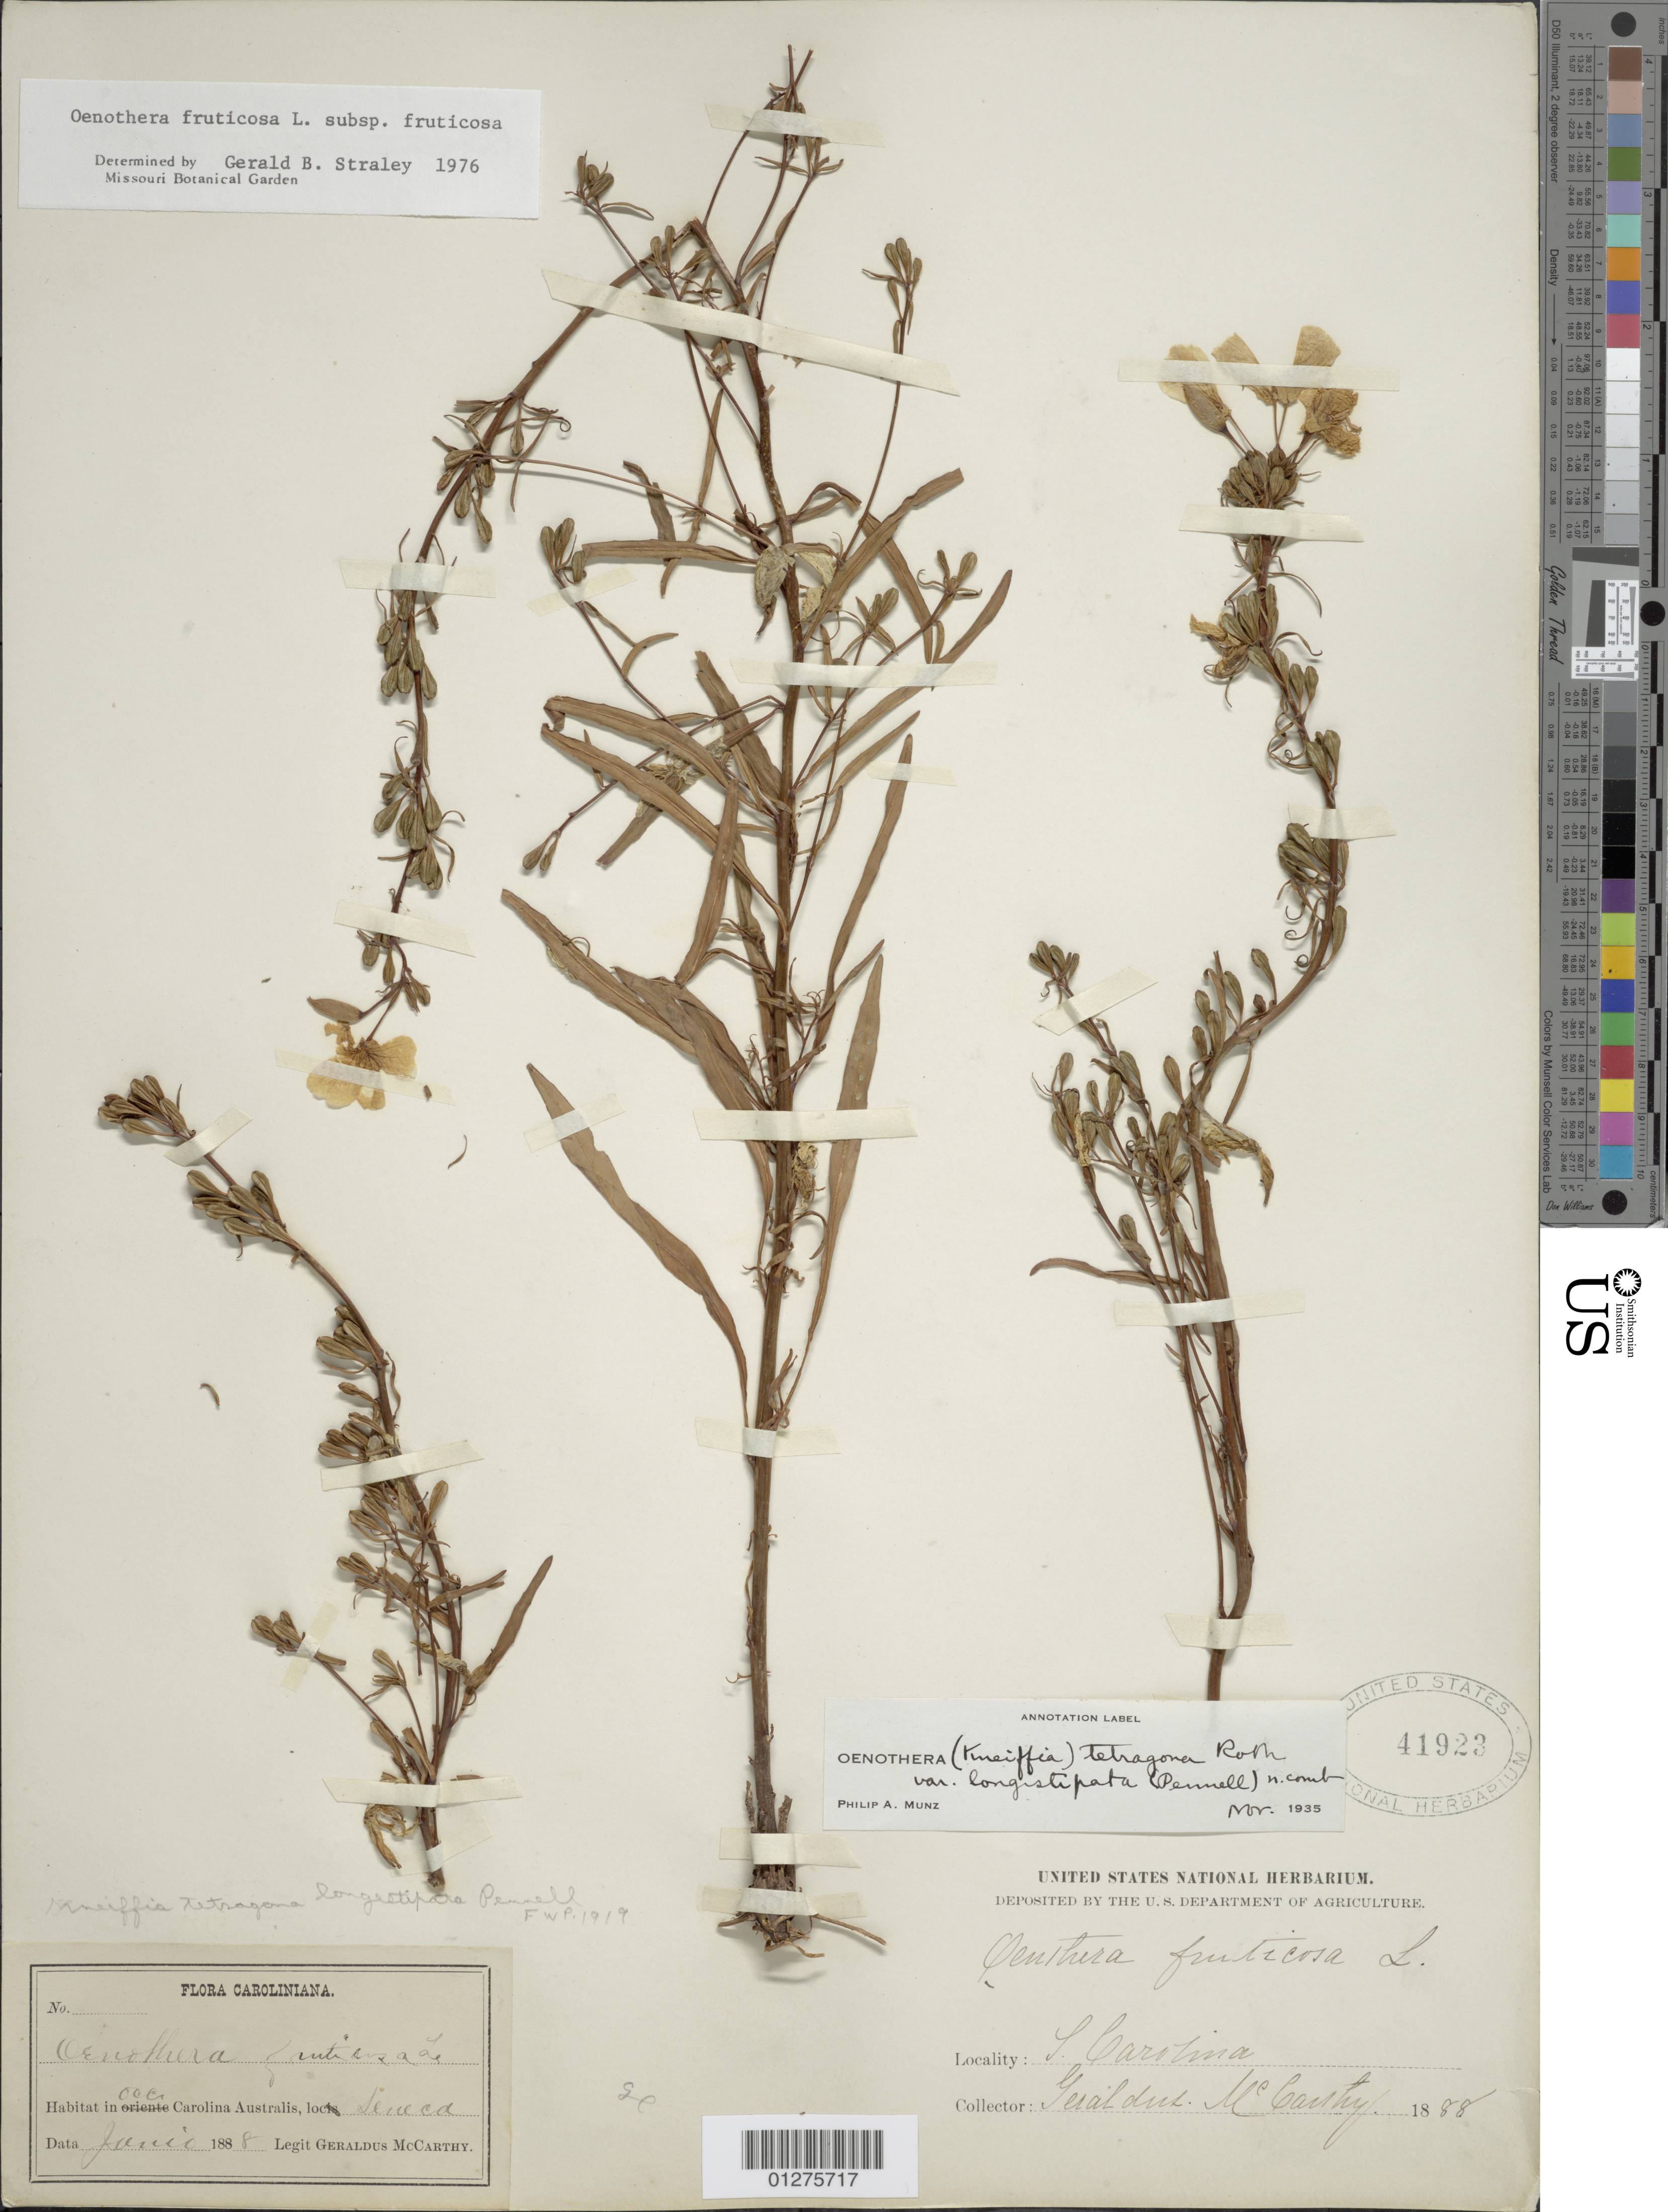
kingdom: Plantae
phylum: Tracheophyta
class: Magnoliopsida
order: Myrtales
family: Onagraceae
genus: Oenothera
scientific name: Oenothera fruticosa subsp. fruticosa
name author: L.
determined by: Straley, G. B.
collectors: G. M. McCarthy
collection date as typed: Jun 1888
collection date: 1888-06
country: United States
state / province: South Carolina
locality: Seneca.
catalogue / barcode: US 41923